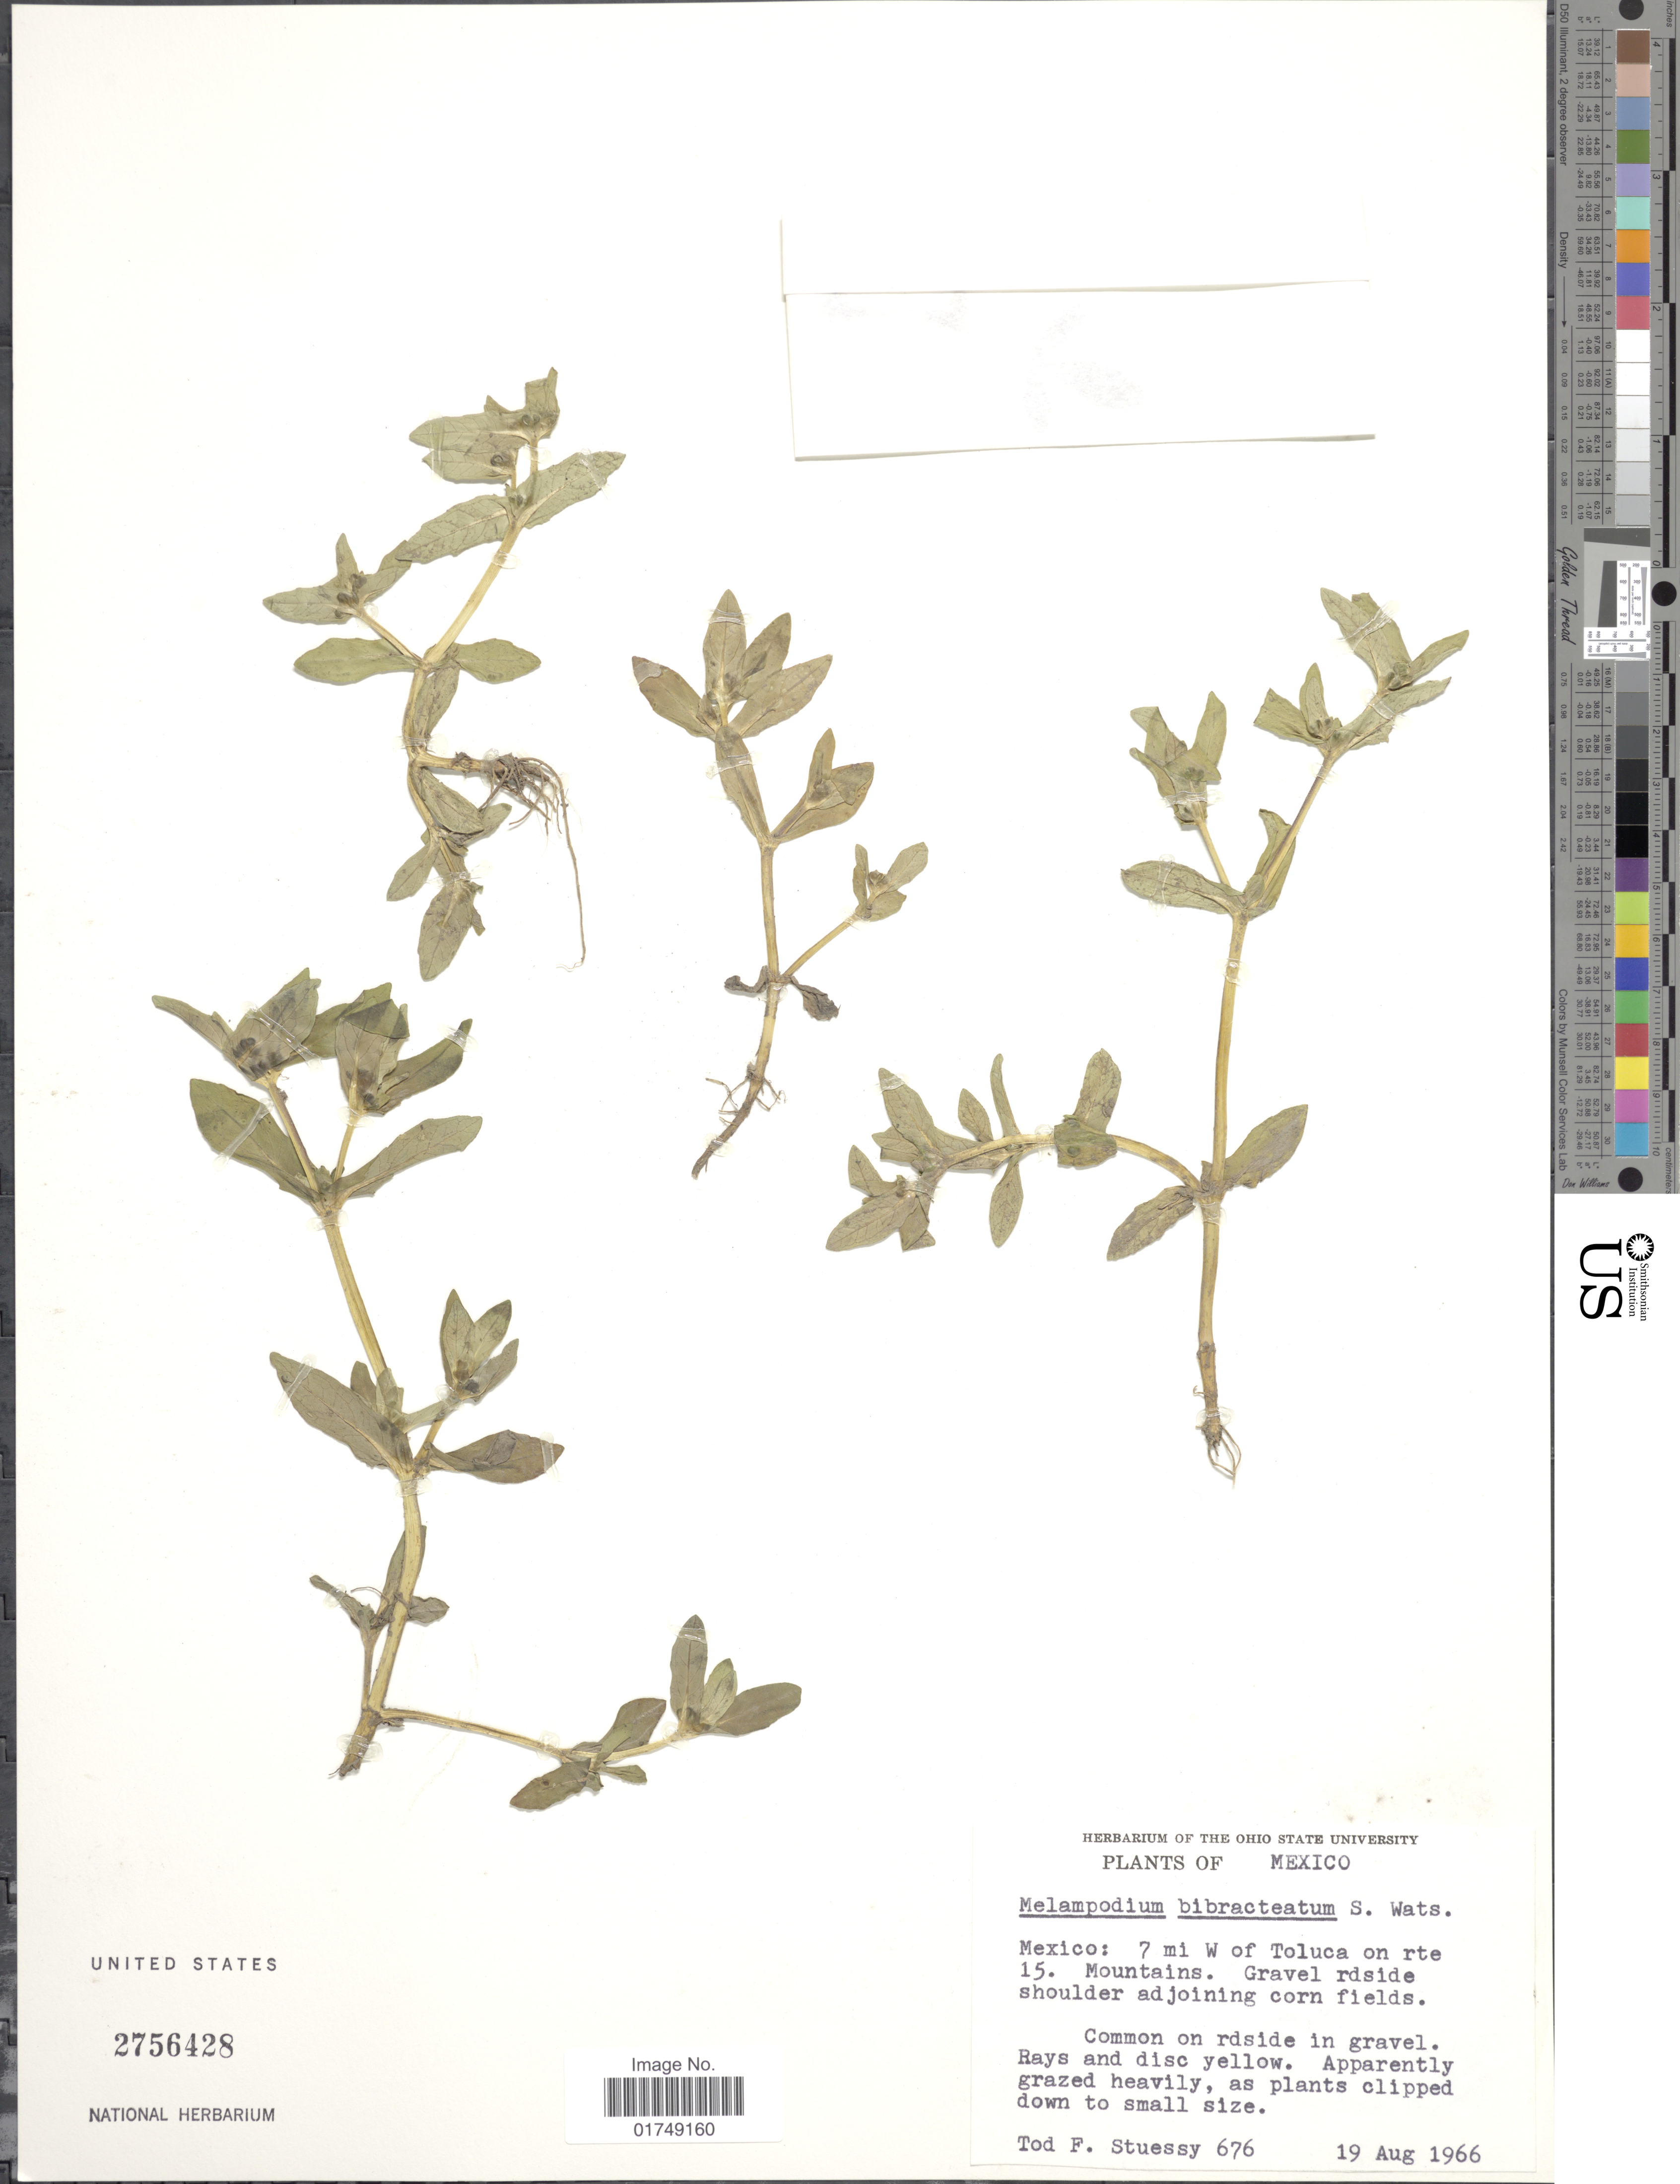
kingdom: Plantae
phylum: Tracheophyta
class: Magnoliopsida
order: Asterales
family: Asteraceae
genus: Melampodium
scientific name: Melampodium bibracteatum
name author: S. Watson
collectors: T. Stuessy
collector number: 676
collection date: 1966-08-19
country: Mexico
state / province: México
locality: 7 ki W of Toluca on rte shoulder adjoining corn fields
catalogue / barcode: US 2756428